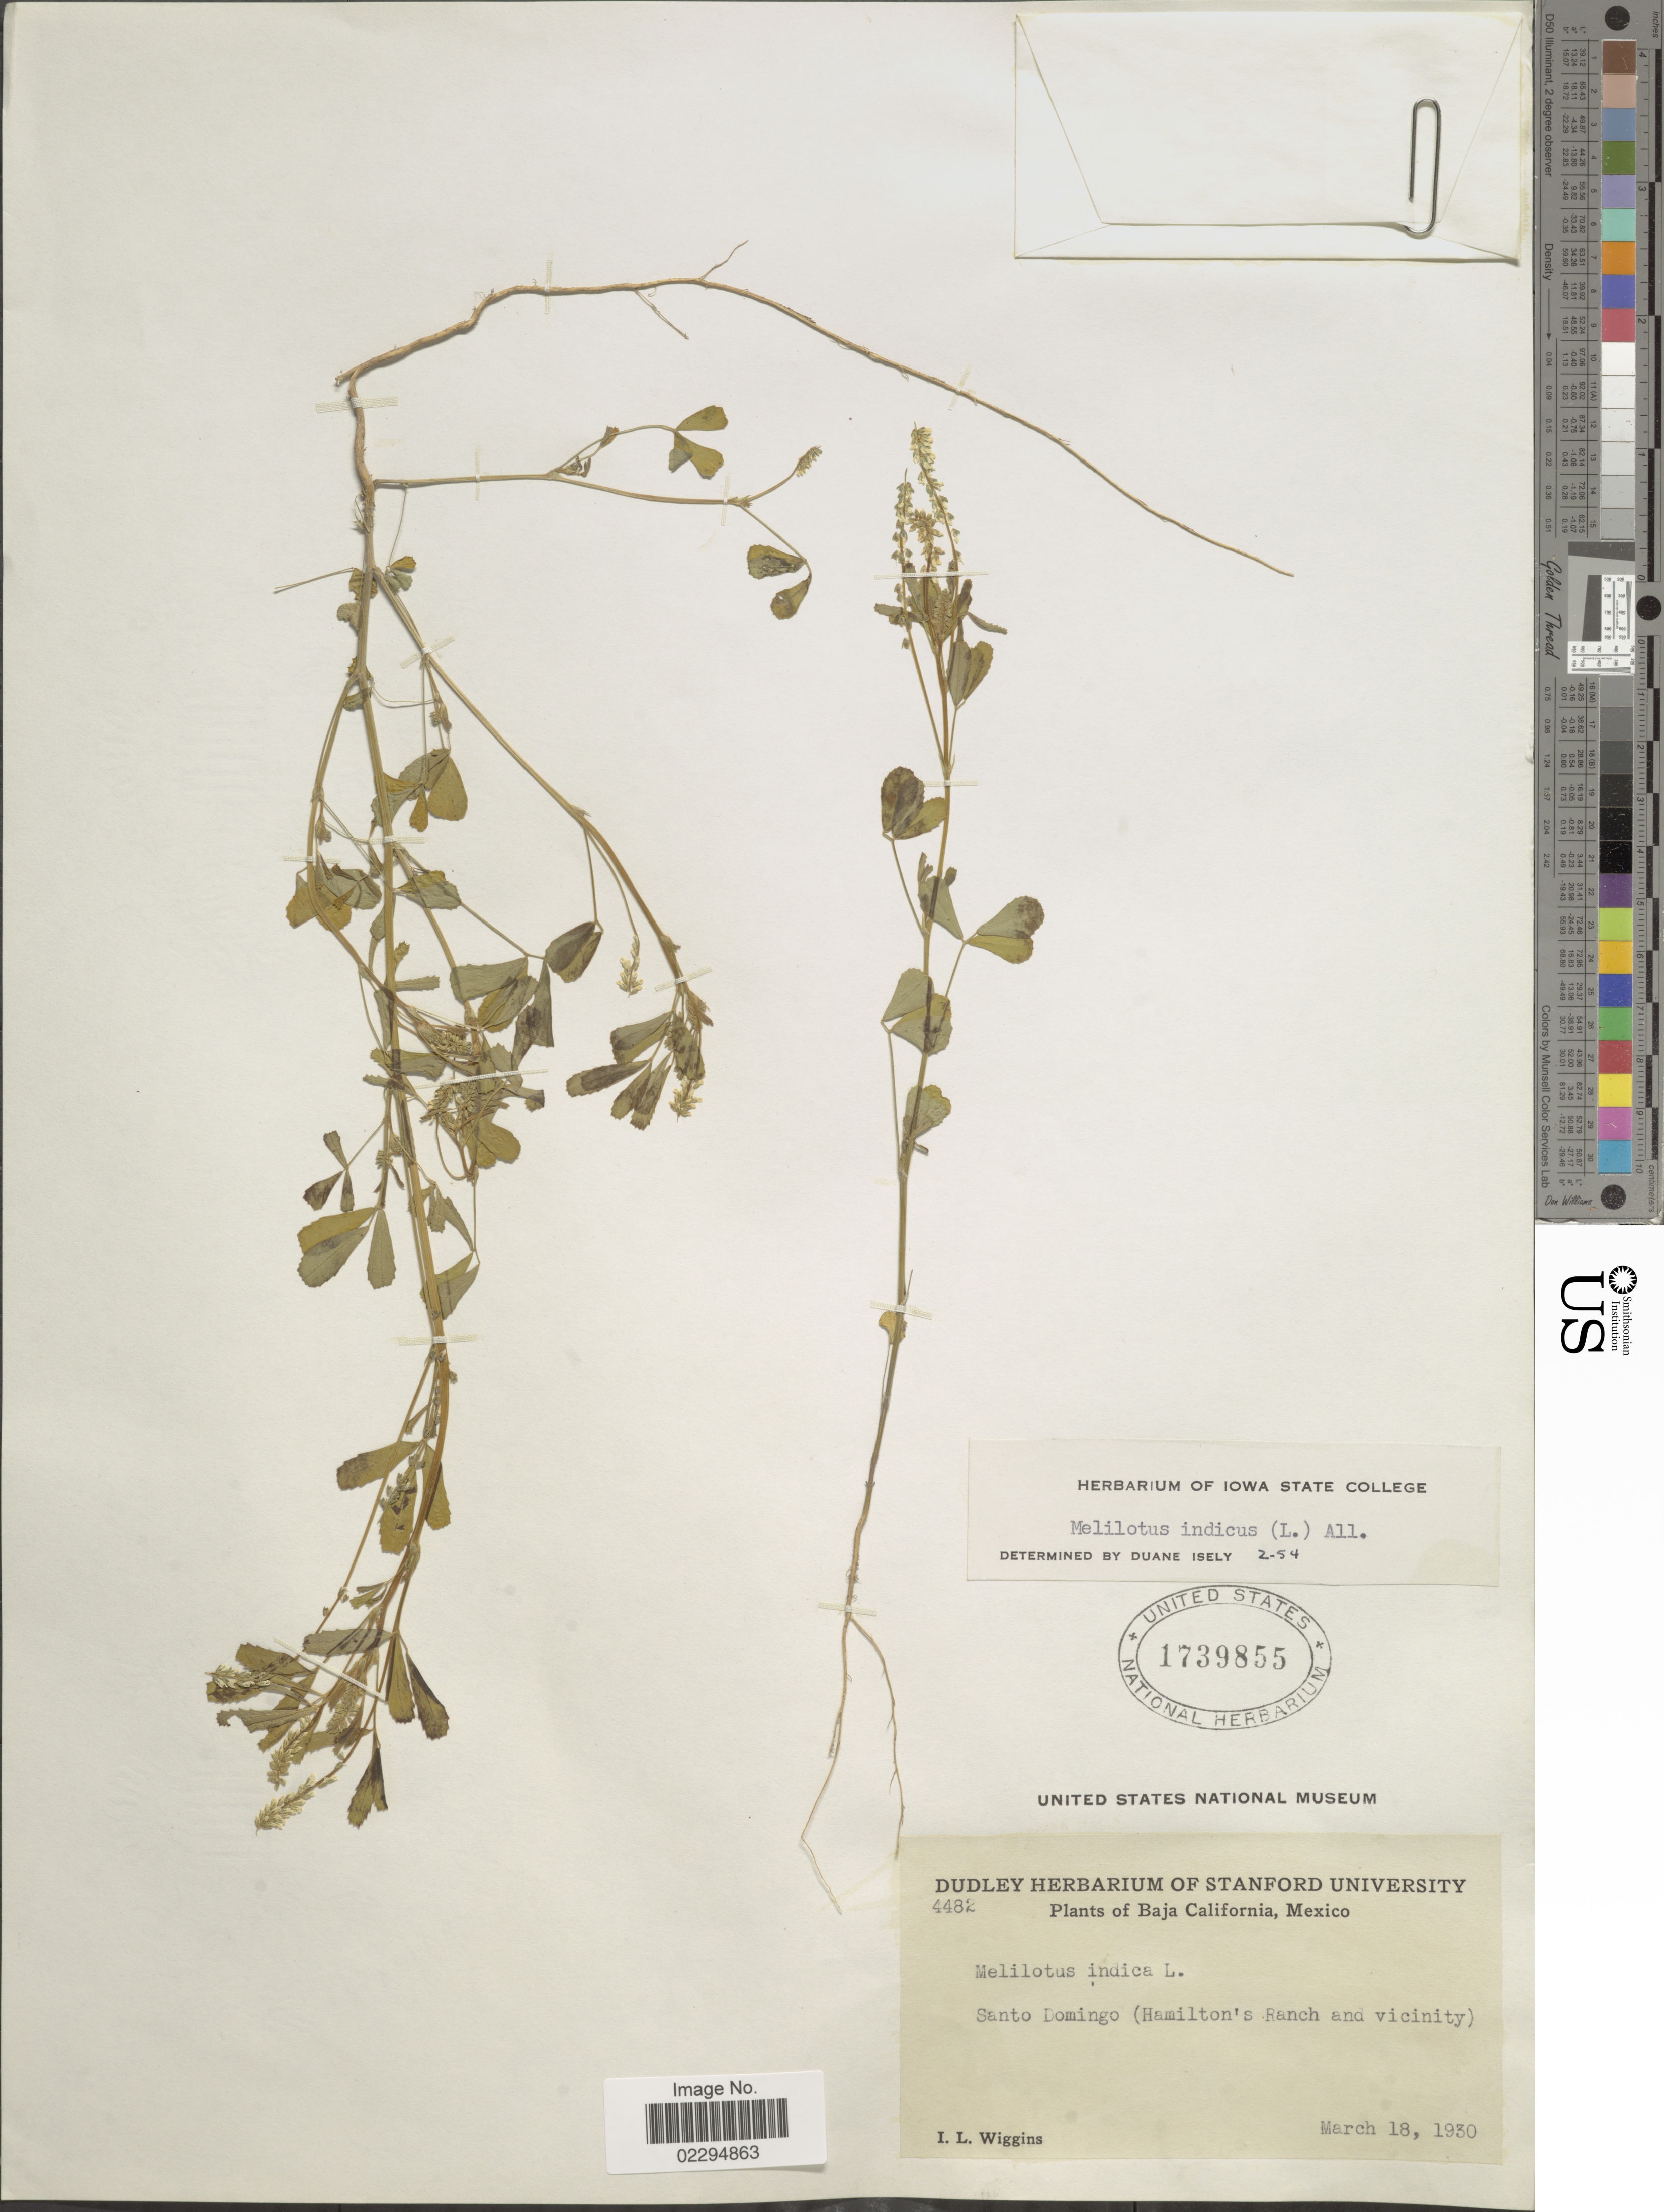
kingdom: Plantae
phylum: Tracheophyta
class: Magnoliopsida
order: Fabales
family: Fabaceae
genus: Melilotus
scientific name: Melilotus indicus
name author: (L.) All.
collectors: I. L. Wiggins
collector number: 4482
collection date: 1930-03-18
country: Mexico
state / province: Baja California Sur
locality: Santo Domingo (Hamilton's Ranch and vicinity)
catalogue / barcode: US 1739855